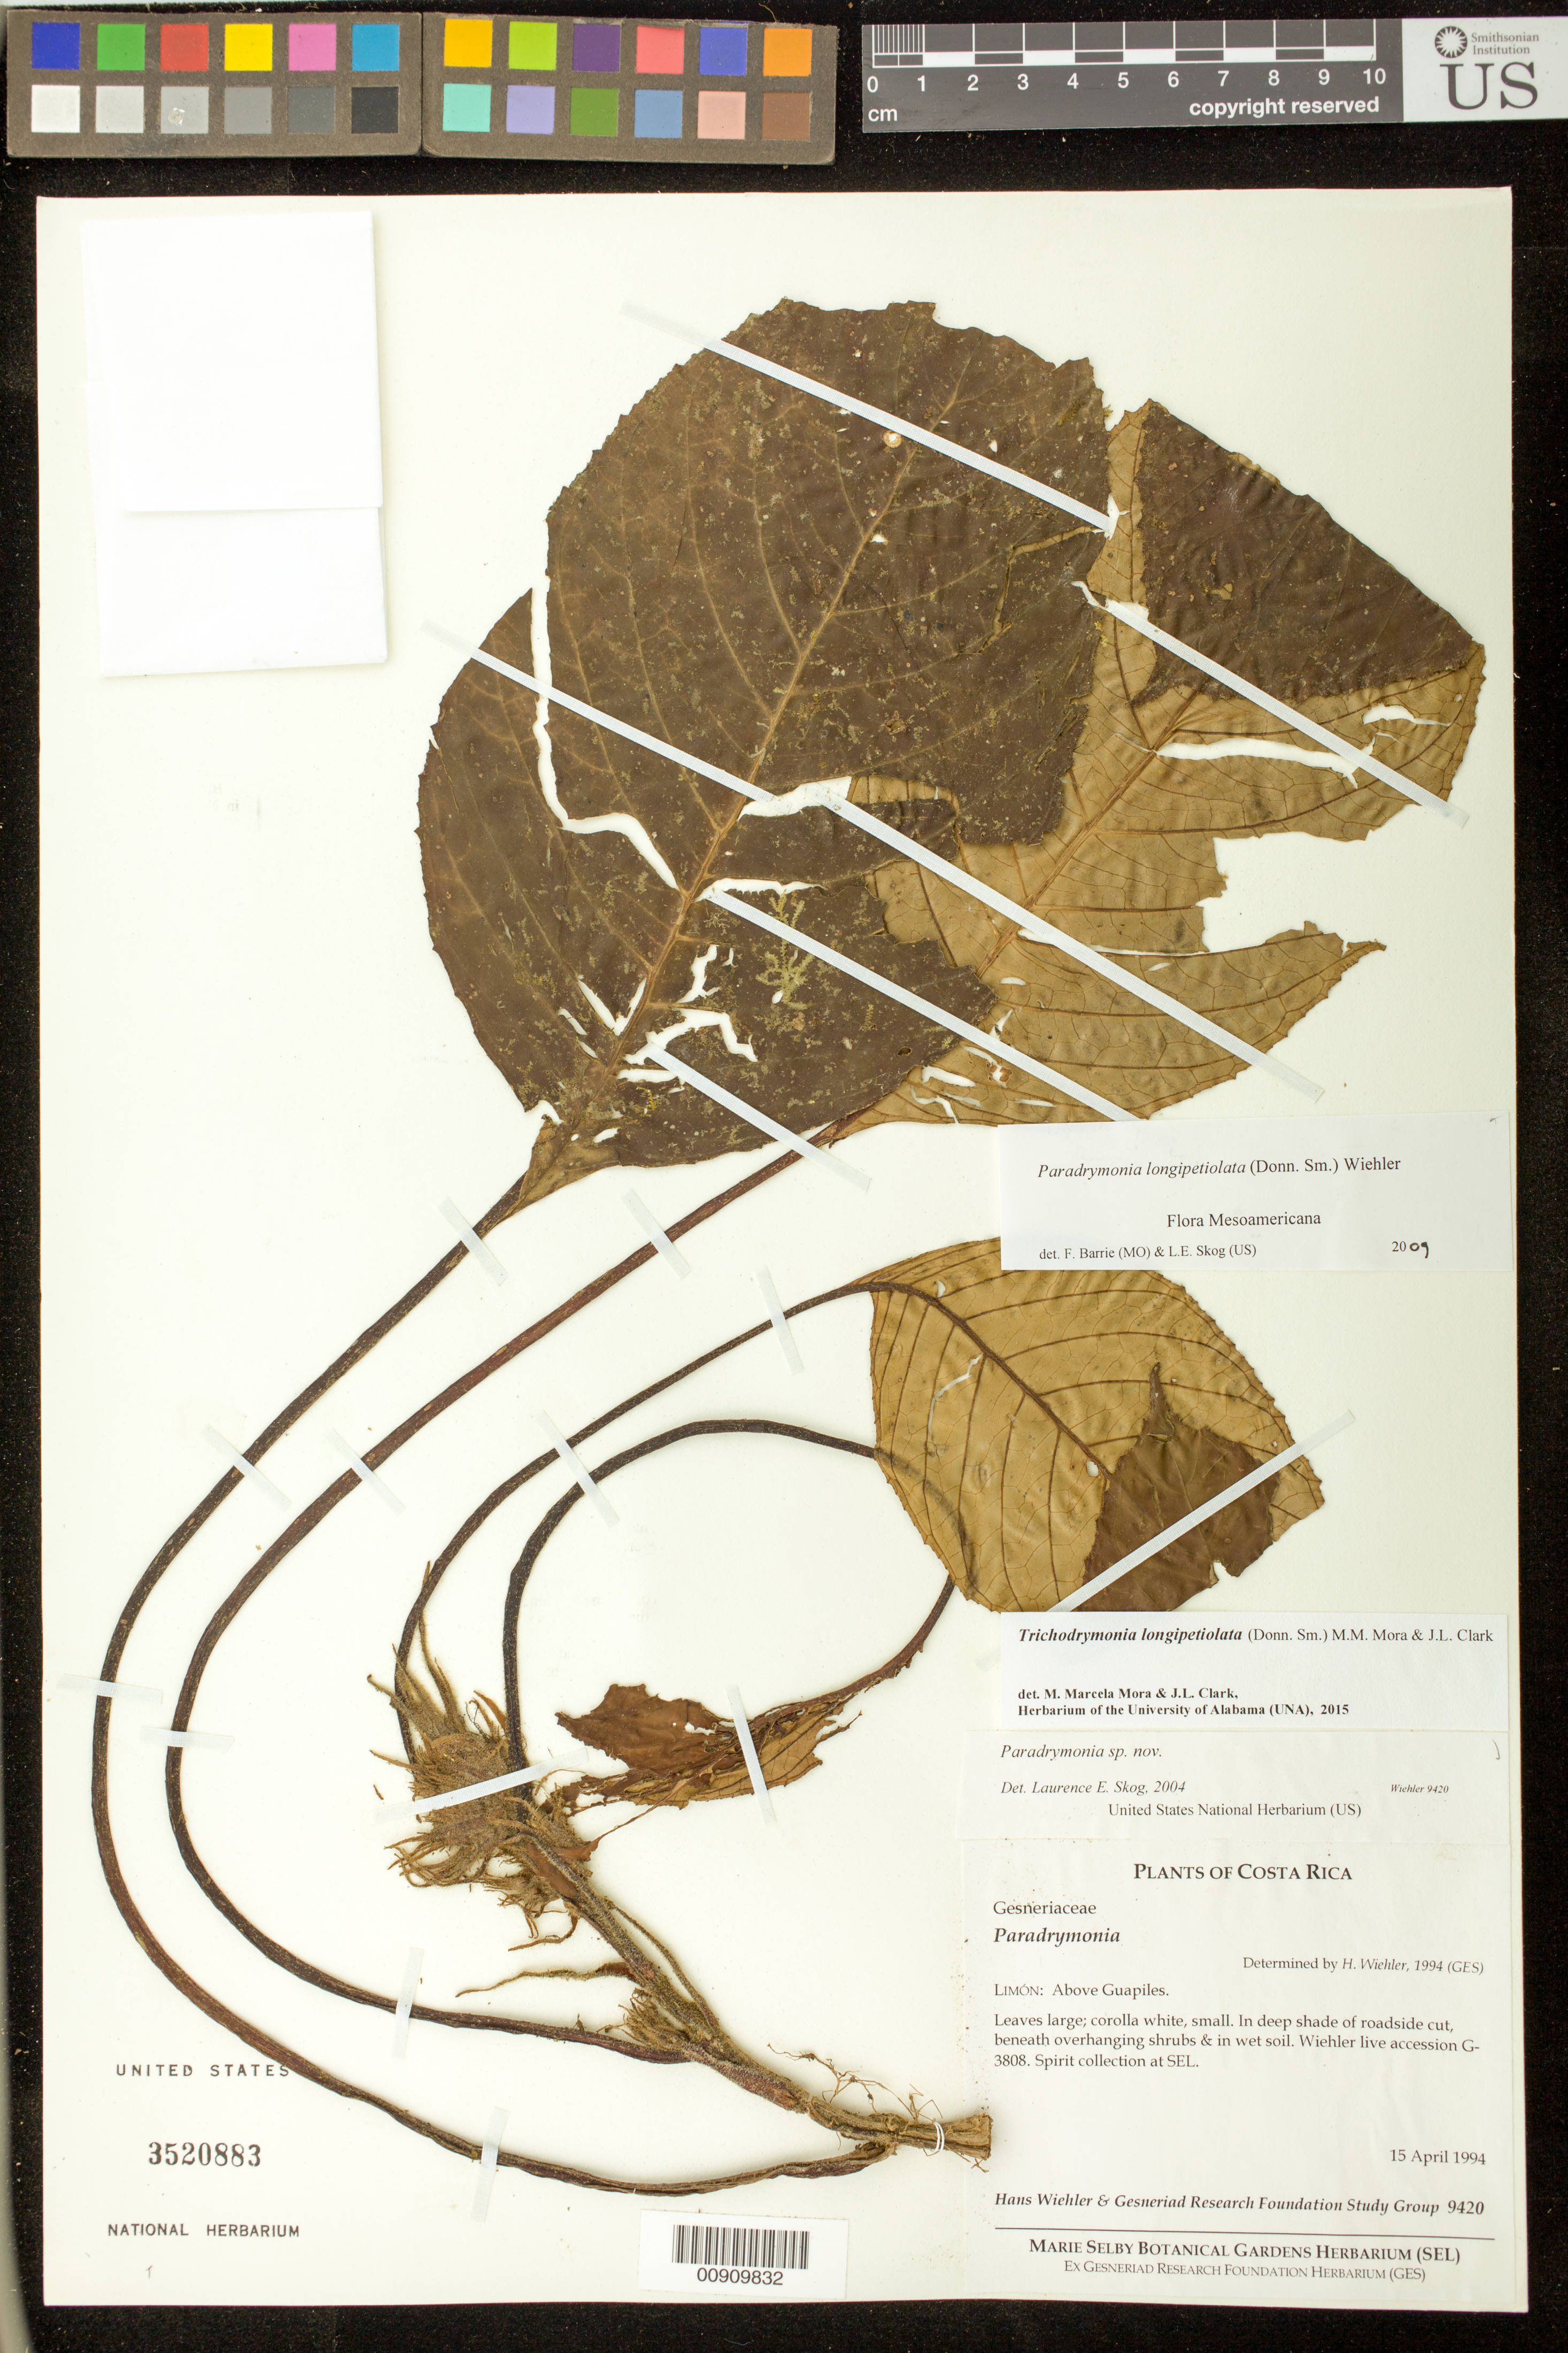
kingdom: Plantae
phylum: Tracheophyta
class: Magnoliopsida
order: Lamiales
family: Gesneriaceae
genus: Trichodrymonia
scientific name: Trichodrymonia longipetiolata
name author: (Donn. Sm.) M.M. Mora & J.L. Clark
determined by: Mora, M. M.; Clark, J. L.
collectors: H. J. Wiehler & GRF Study Group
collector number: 9420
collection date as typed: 15 Apr 1994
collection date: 1994-04-15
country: Costa Rica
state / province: Limón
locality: Limón: above Guapiles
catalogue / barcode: US 3520883